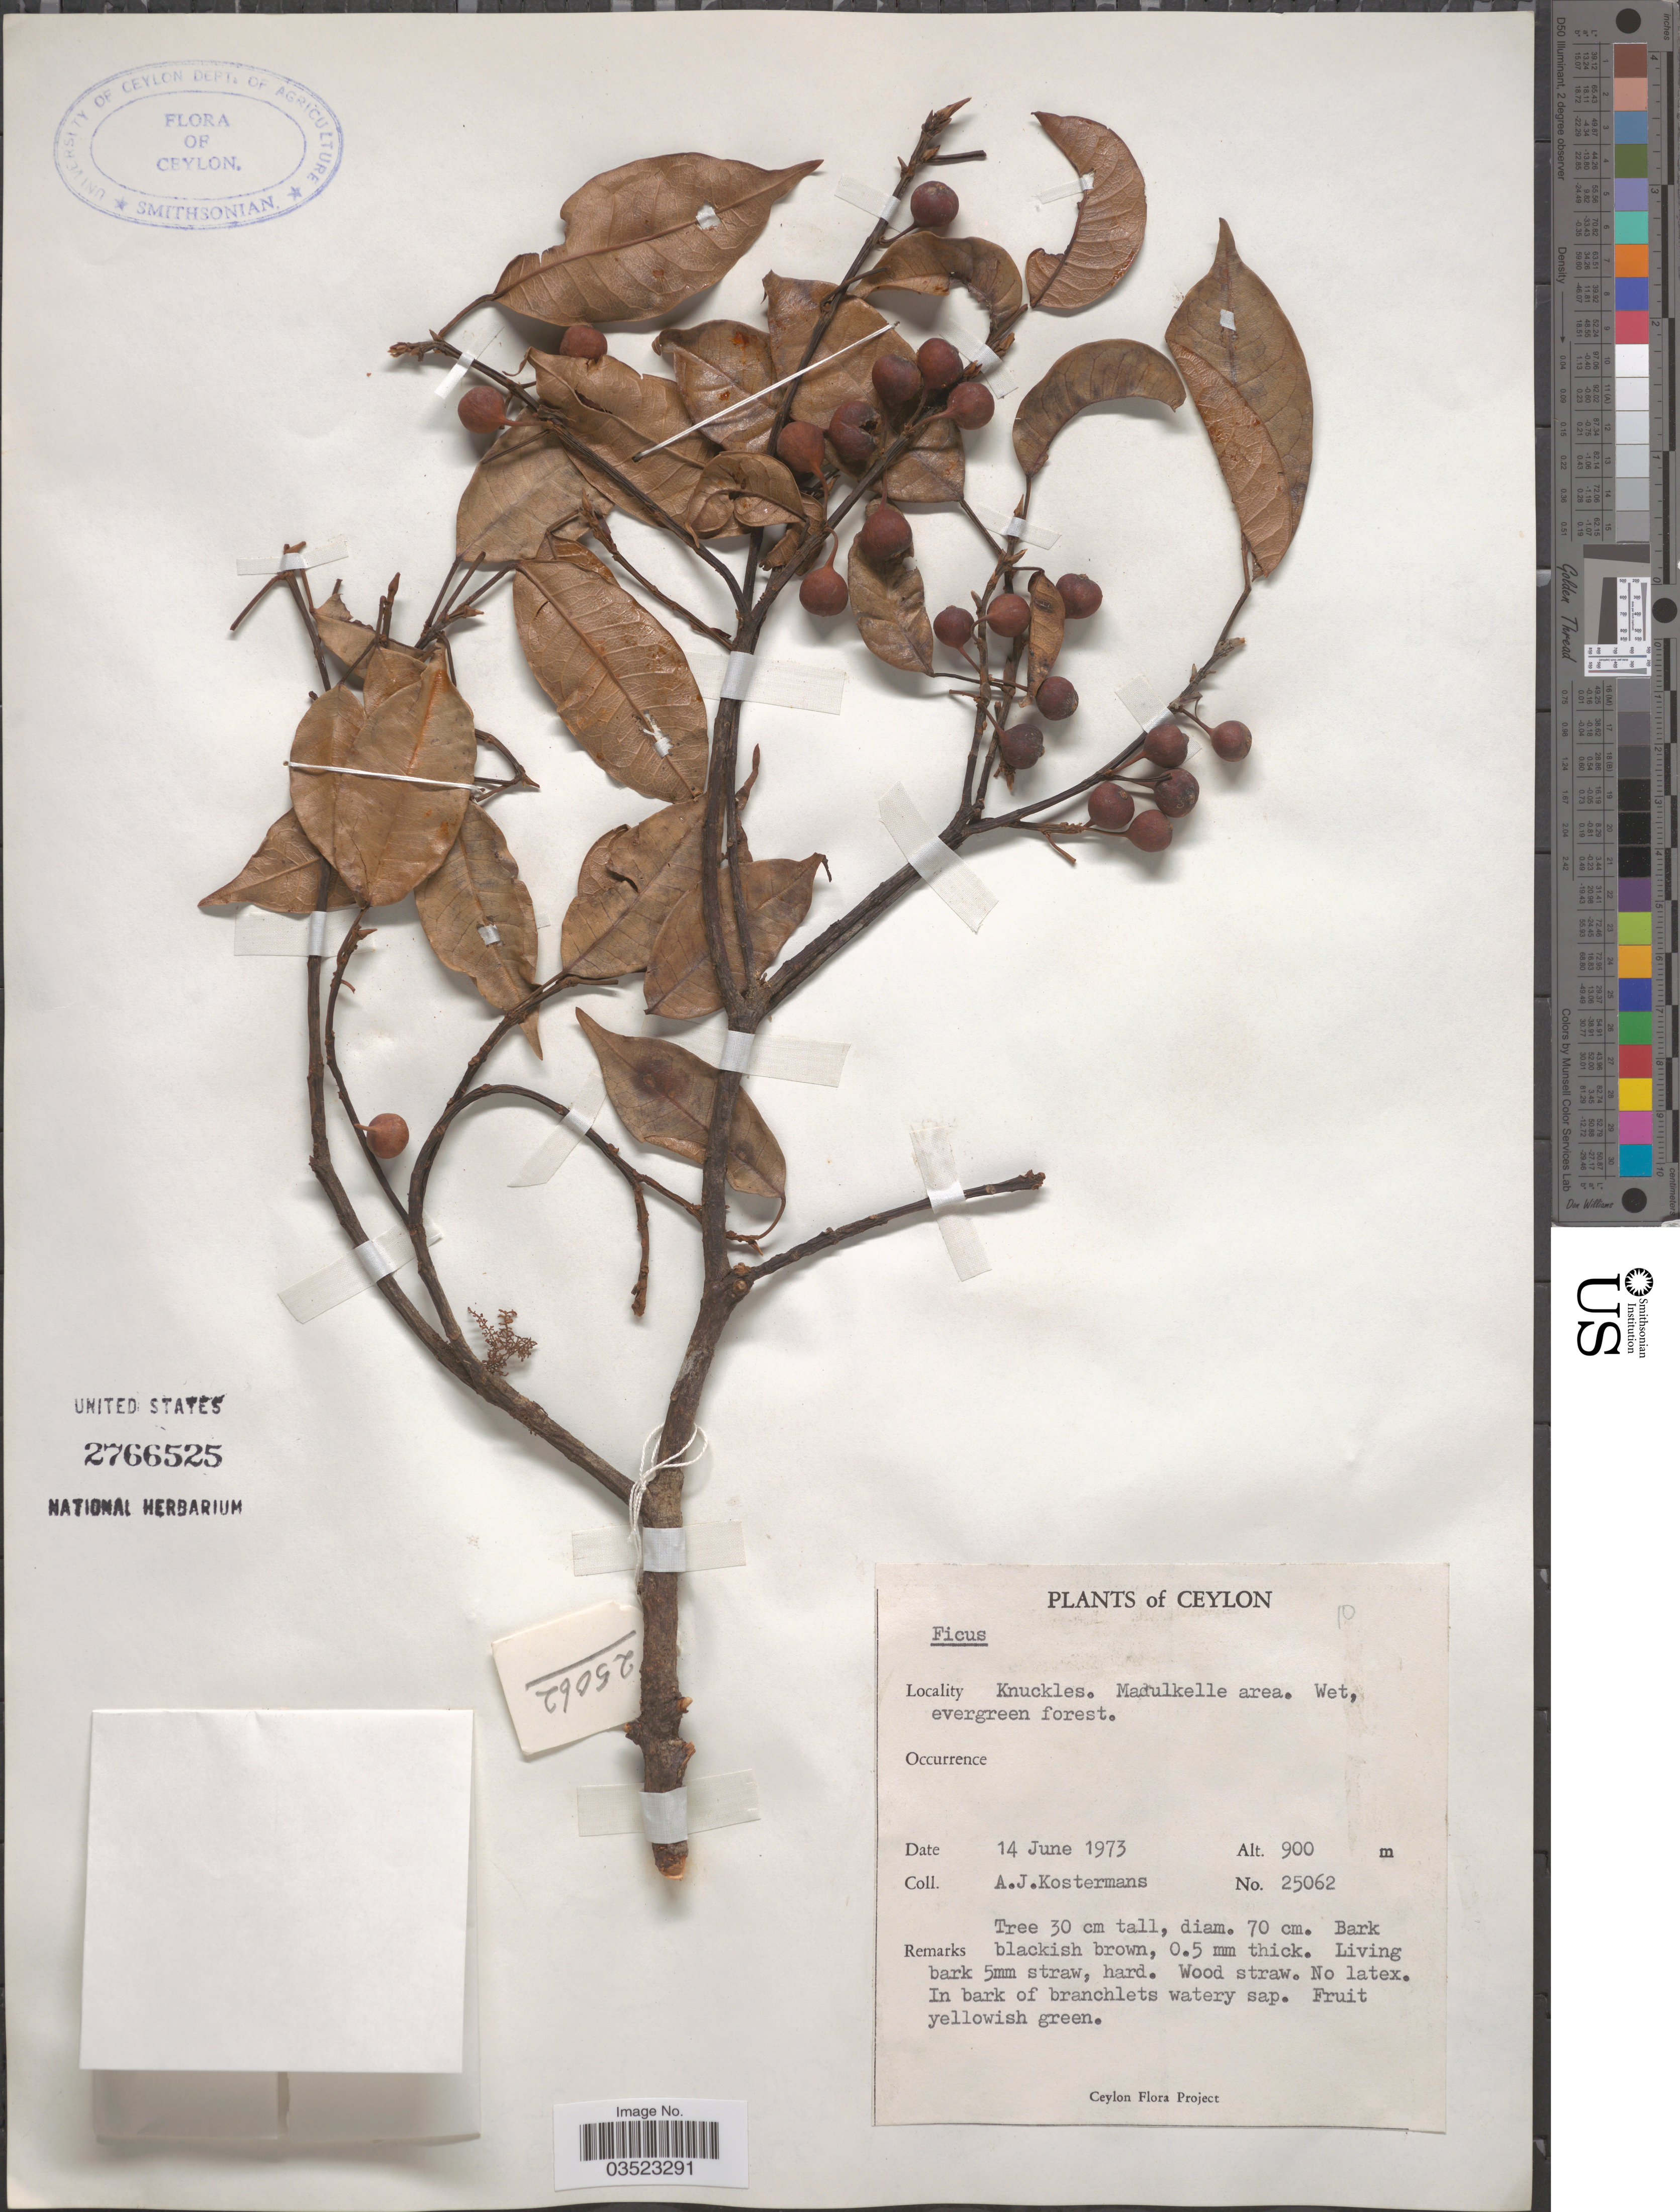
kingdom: Plantae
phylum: Tracheophyta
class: Magnoliopsida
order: Rosales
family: Moraceae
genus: Ficus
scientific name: Ficus sp.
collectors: A. J. G. Kostermans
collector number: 25062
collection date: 1973-06-14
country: Sri Lanka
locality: Ceylon. Knuckles. Madulkelle area.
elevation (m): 900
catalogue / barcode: US 2766525